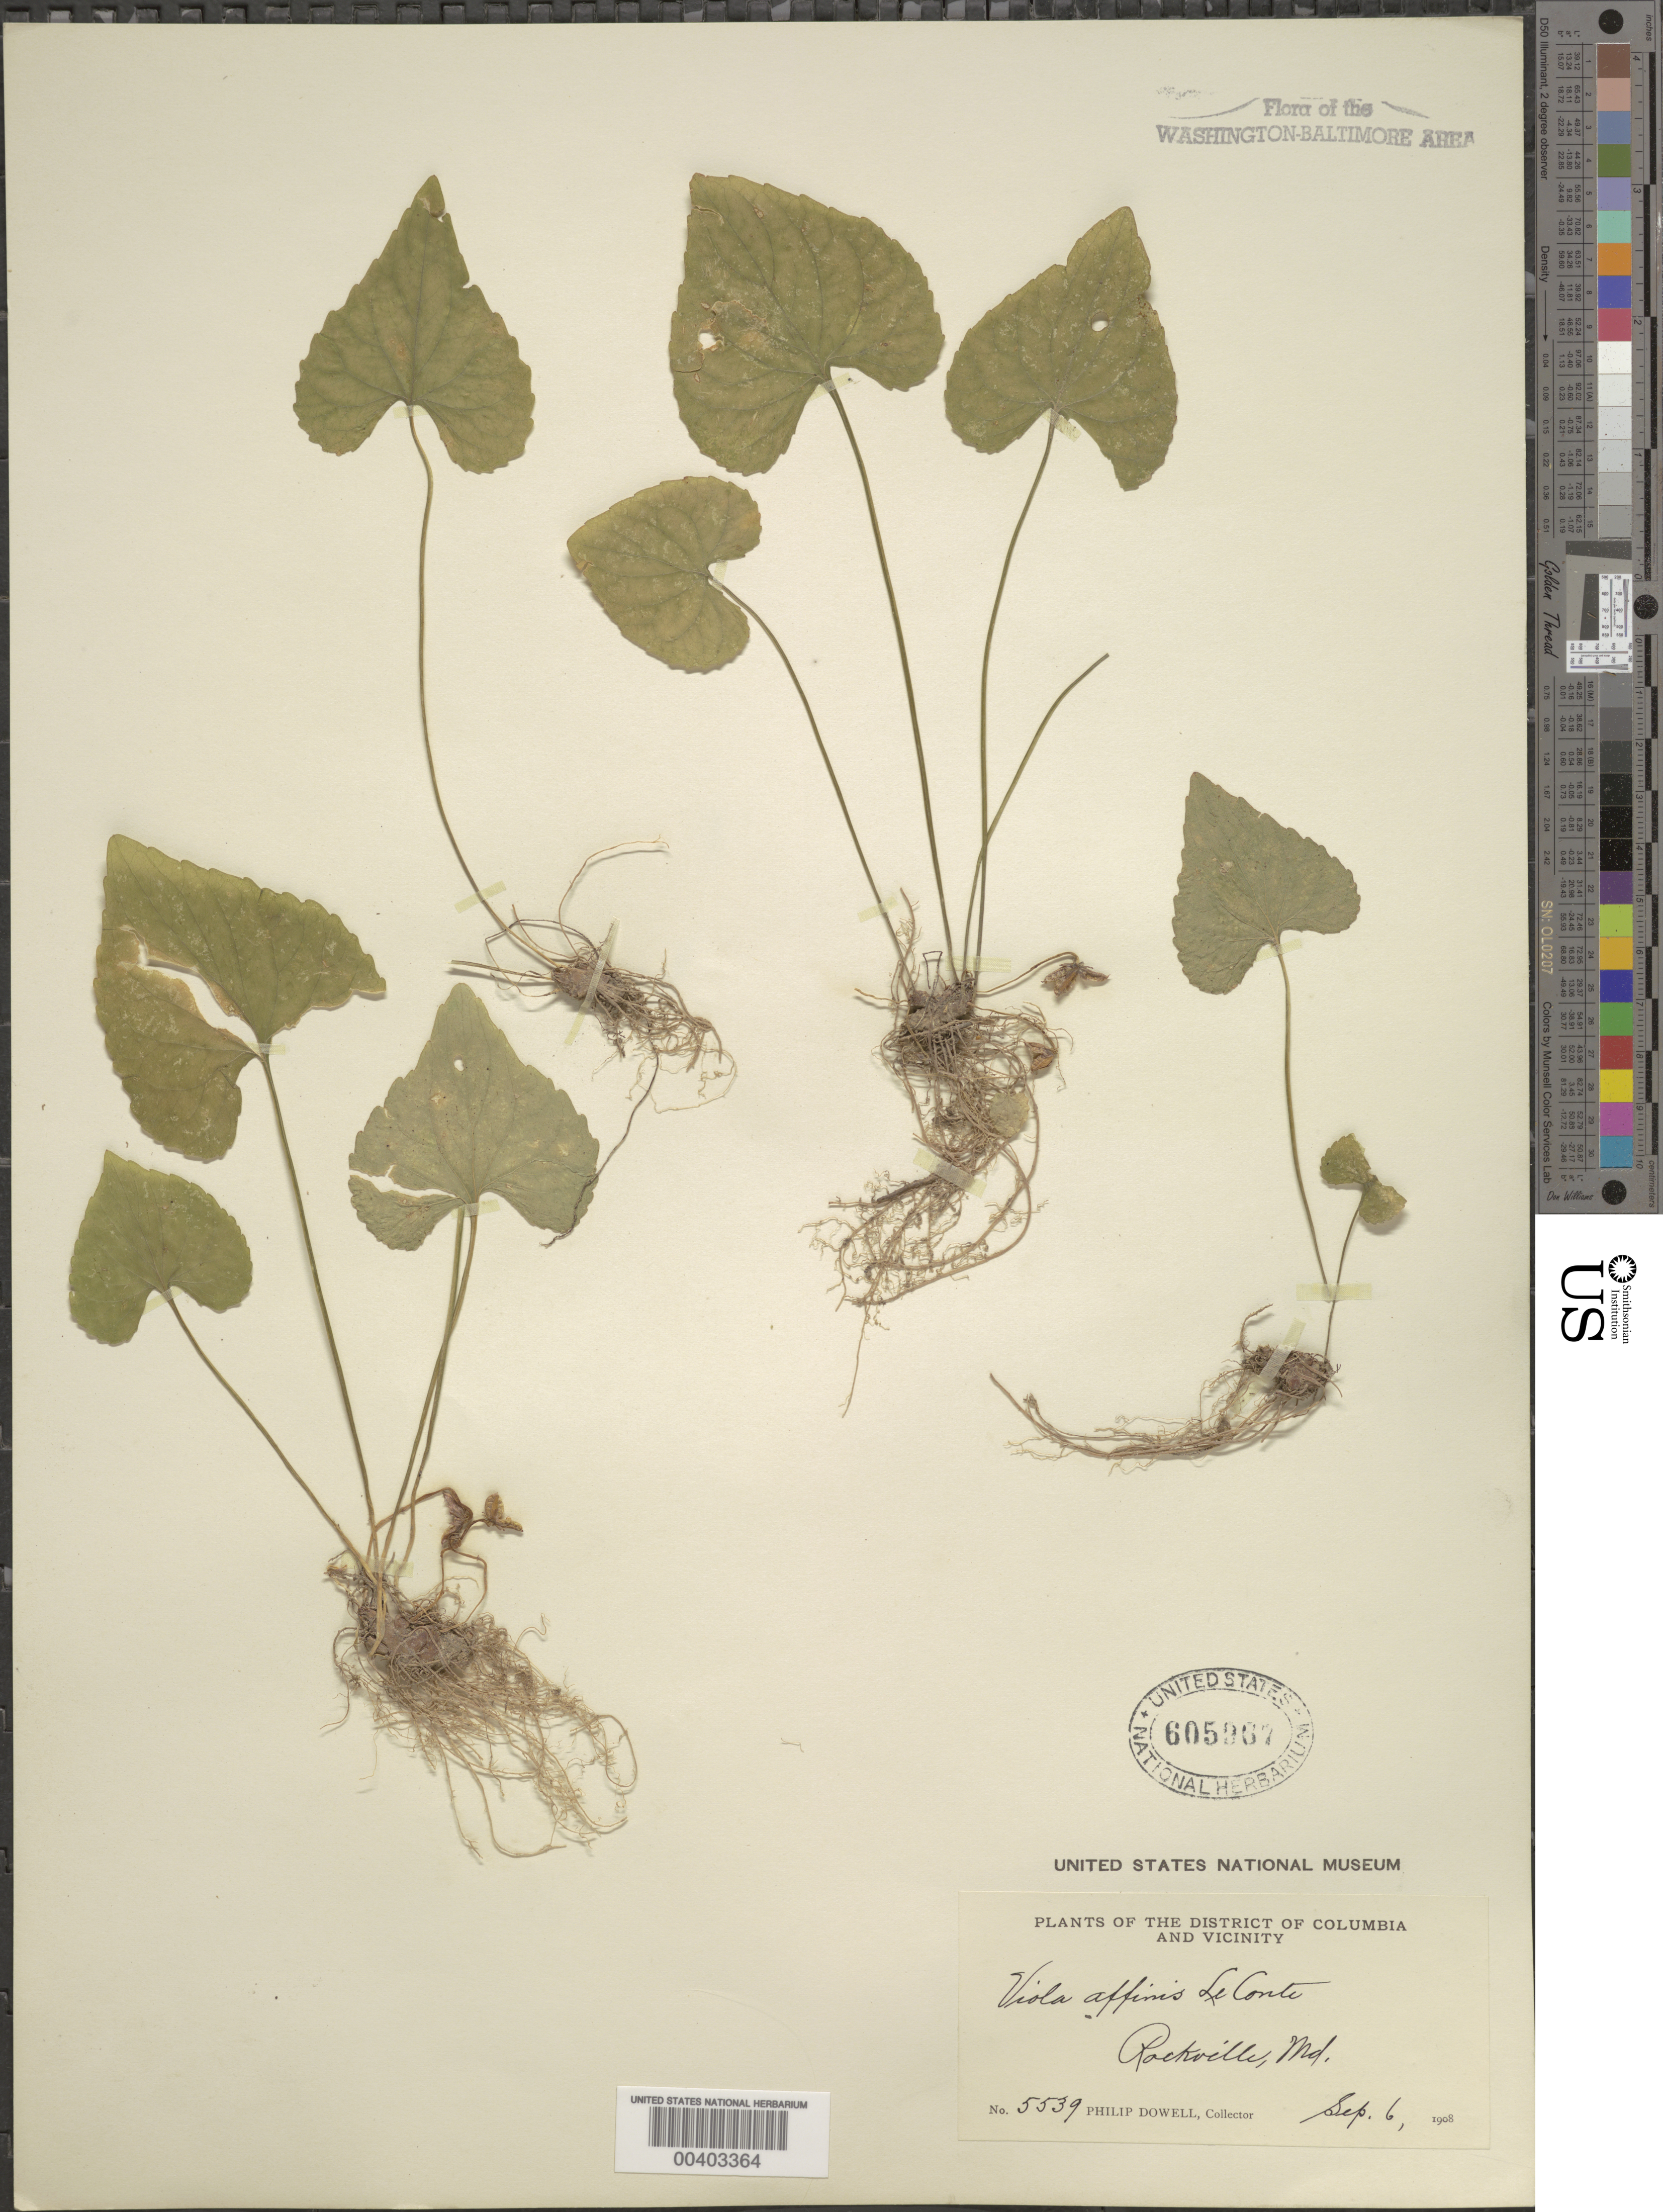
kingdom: Plantae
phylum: Tracheophyta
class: Magnoliopsida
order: Malpighiales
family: Violaceae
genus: Viola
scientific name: Viola sororia var. affinis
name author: (LeConte) McKinney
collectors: P. Dowell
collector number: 5539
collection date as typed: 06 Sep 1908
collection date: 1908-09-06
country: United States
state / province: Maryland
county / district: Montgomery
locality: Rockville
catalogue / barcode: US 605367